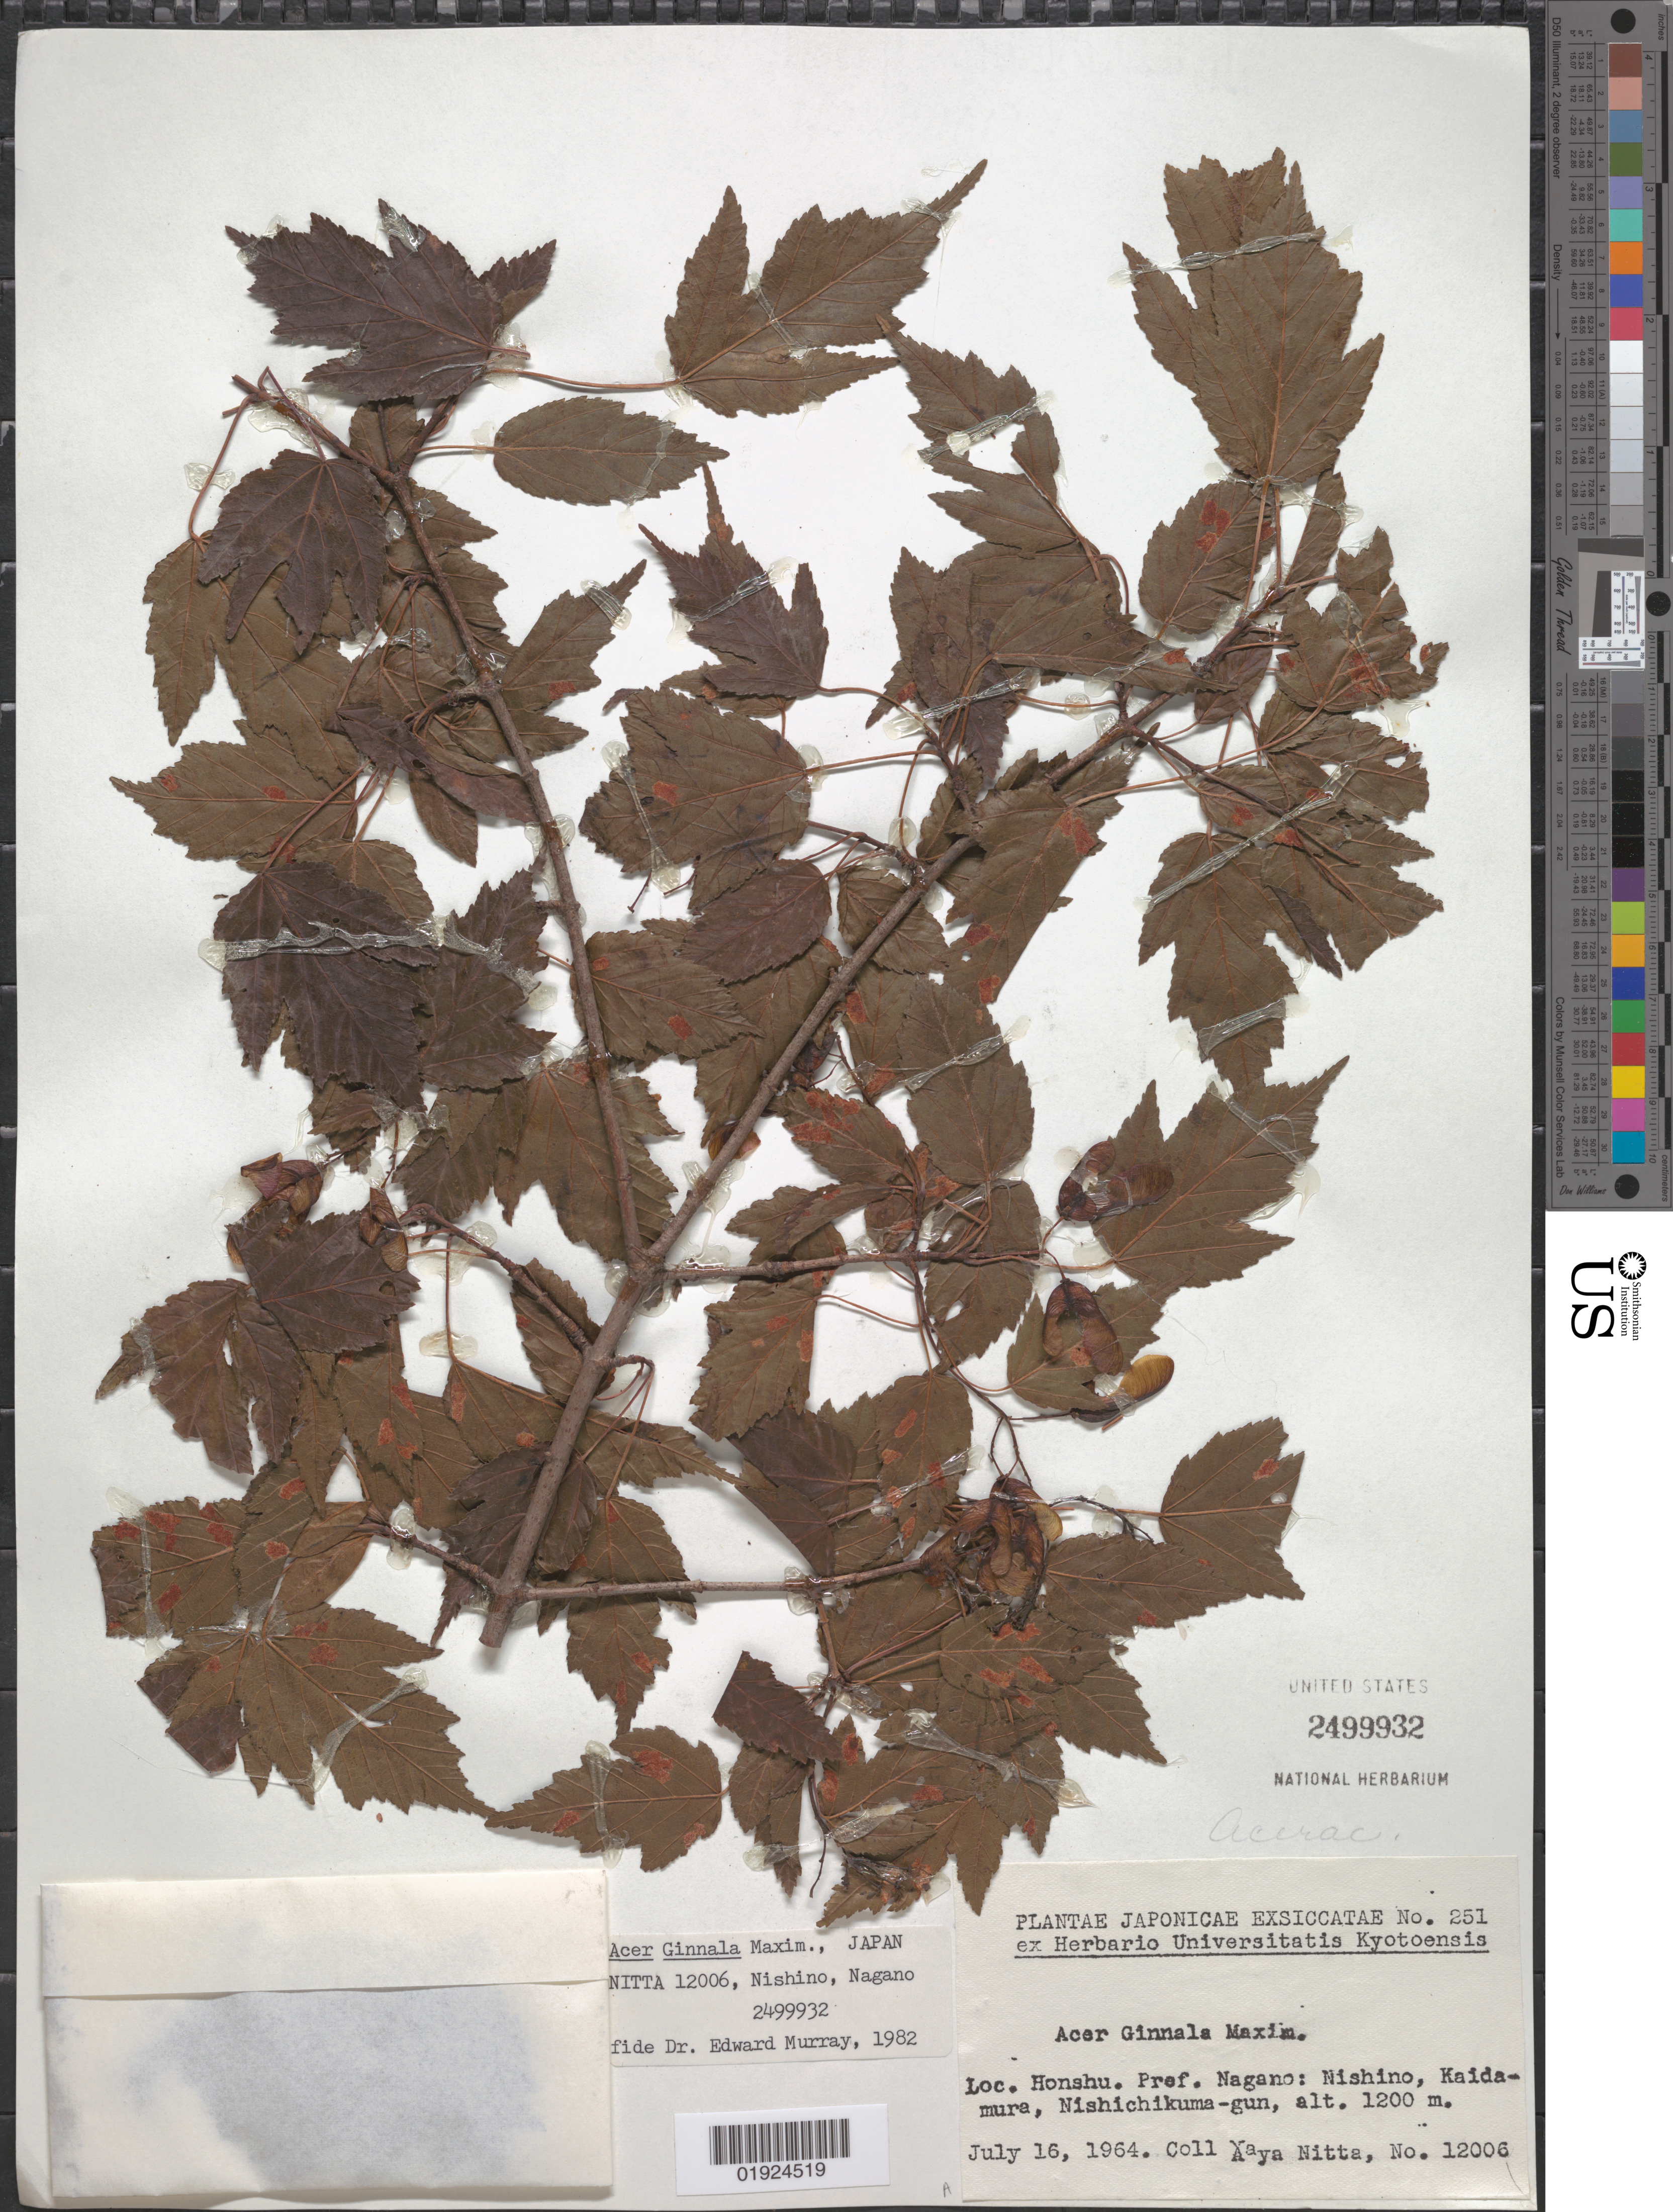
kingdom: Plantae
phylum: Tracheophyta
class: Magnoliopsida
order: Sapindales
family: Sapindaceae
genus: Acer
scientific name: Acer ginnala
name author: Maxim.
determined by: Murray, Edward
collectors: A. Nitta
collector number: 12006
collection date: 1964-07-16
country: Japan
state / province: Nagano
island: Honshu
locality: Nishino, Kaida-mura, Nishichikuma-gun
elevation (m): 1200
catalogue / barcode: US 2499932